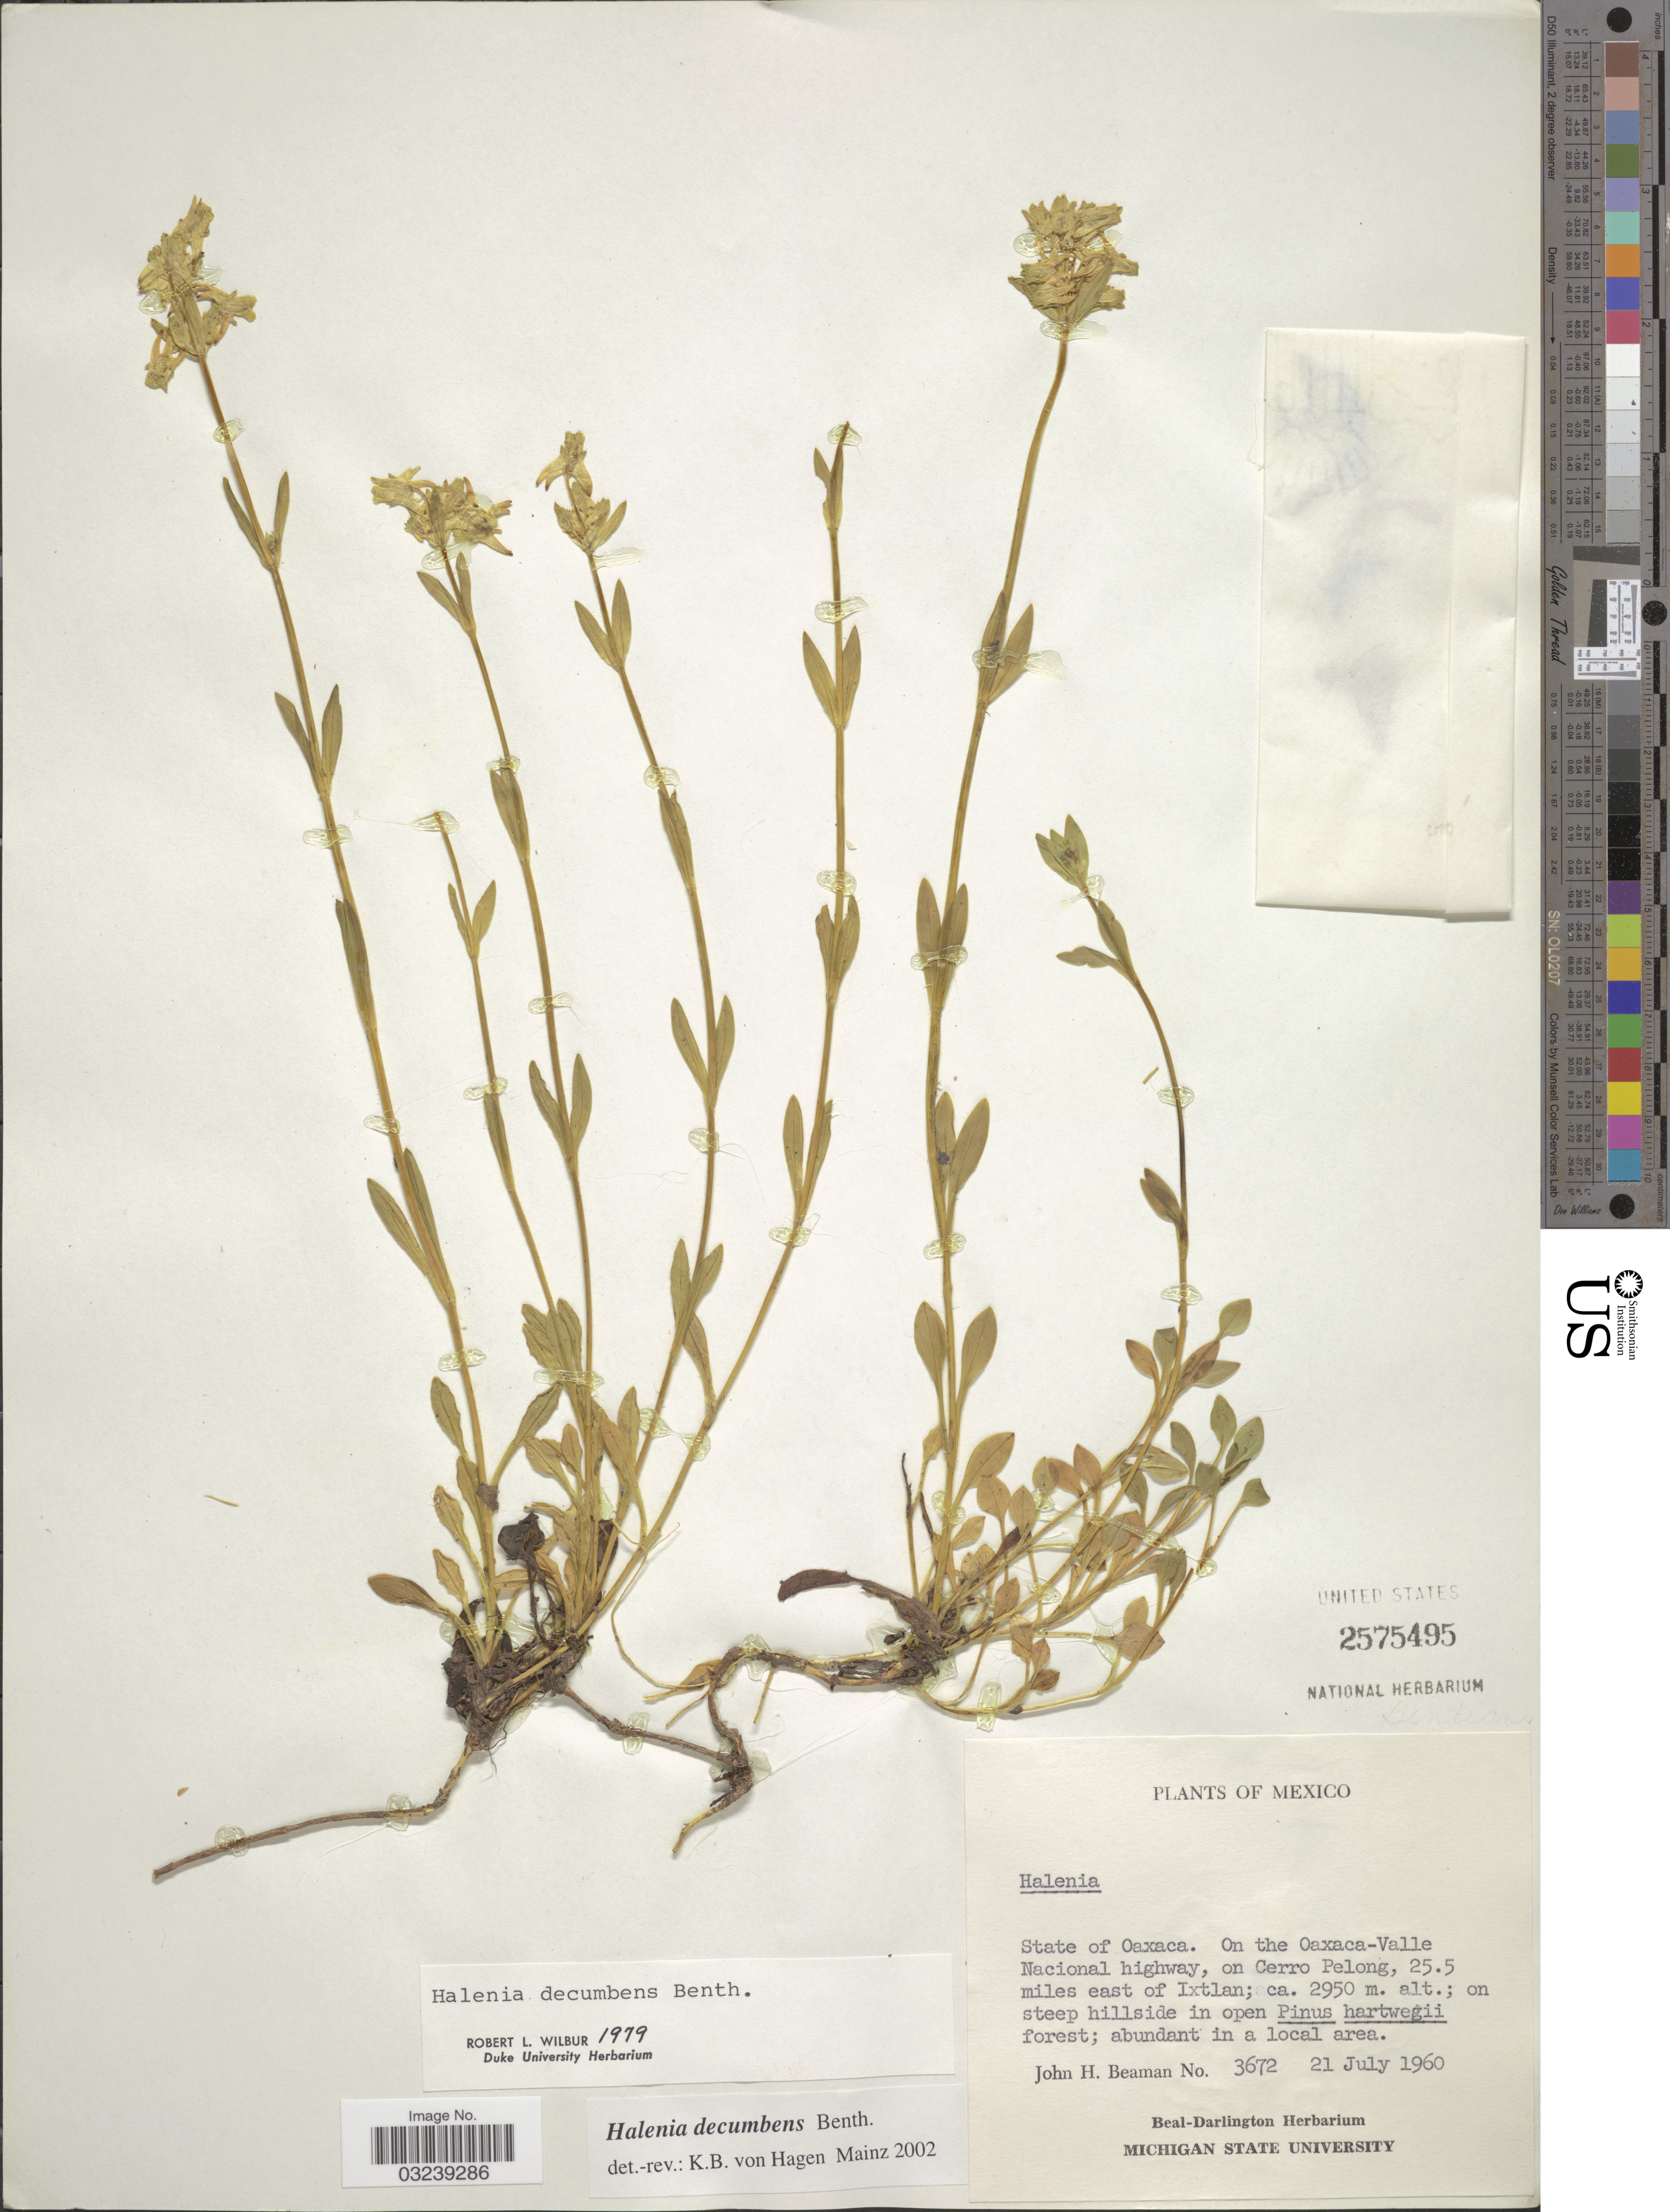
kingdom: Plantae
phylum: Tracheophyta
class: Magnoliopsida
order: Gentianales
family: Gentianaceae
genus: Halenia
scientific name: Halenia decumbens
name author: Benth.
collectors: J. H. Beaman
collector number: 3672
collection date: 1960-07-21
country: Mexico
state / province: Oaxaca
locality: On the Oaxaca-Valle Nacional highway, on Cerro Pelong, 25.5 miles east of Ixtlan.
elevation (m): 2950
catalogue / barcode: US 2575495